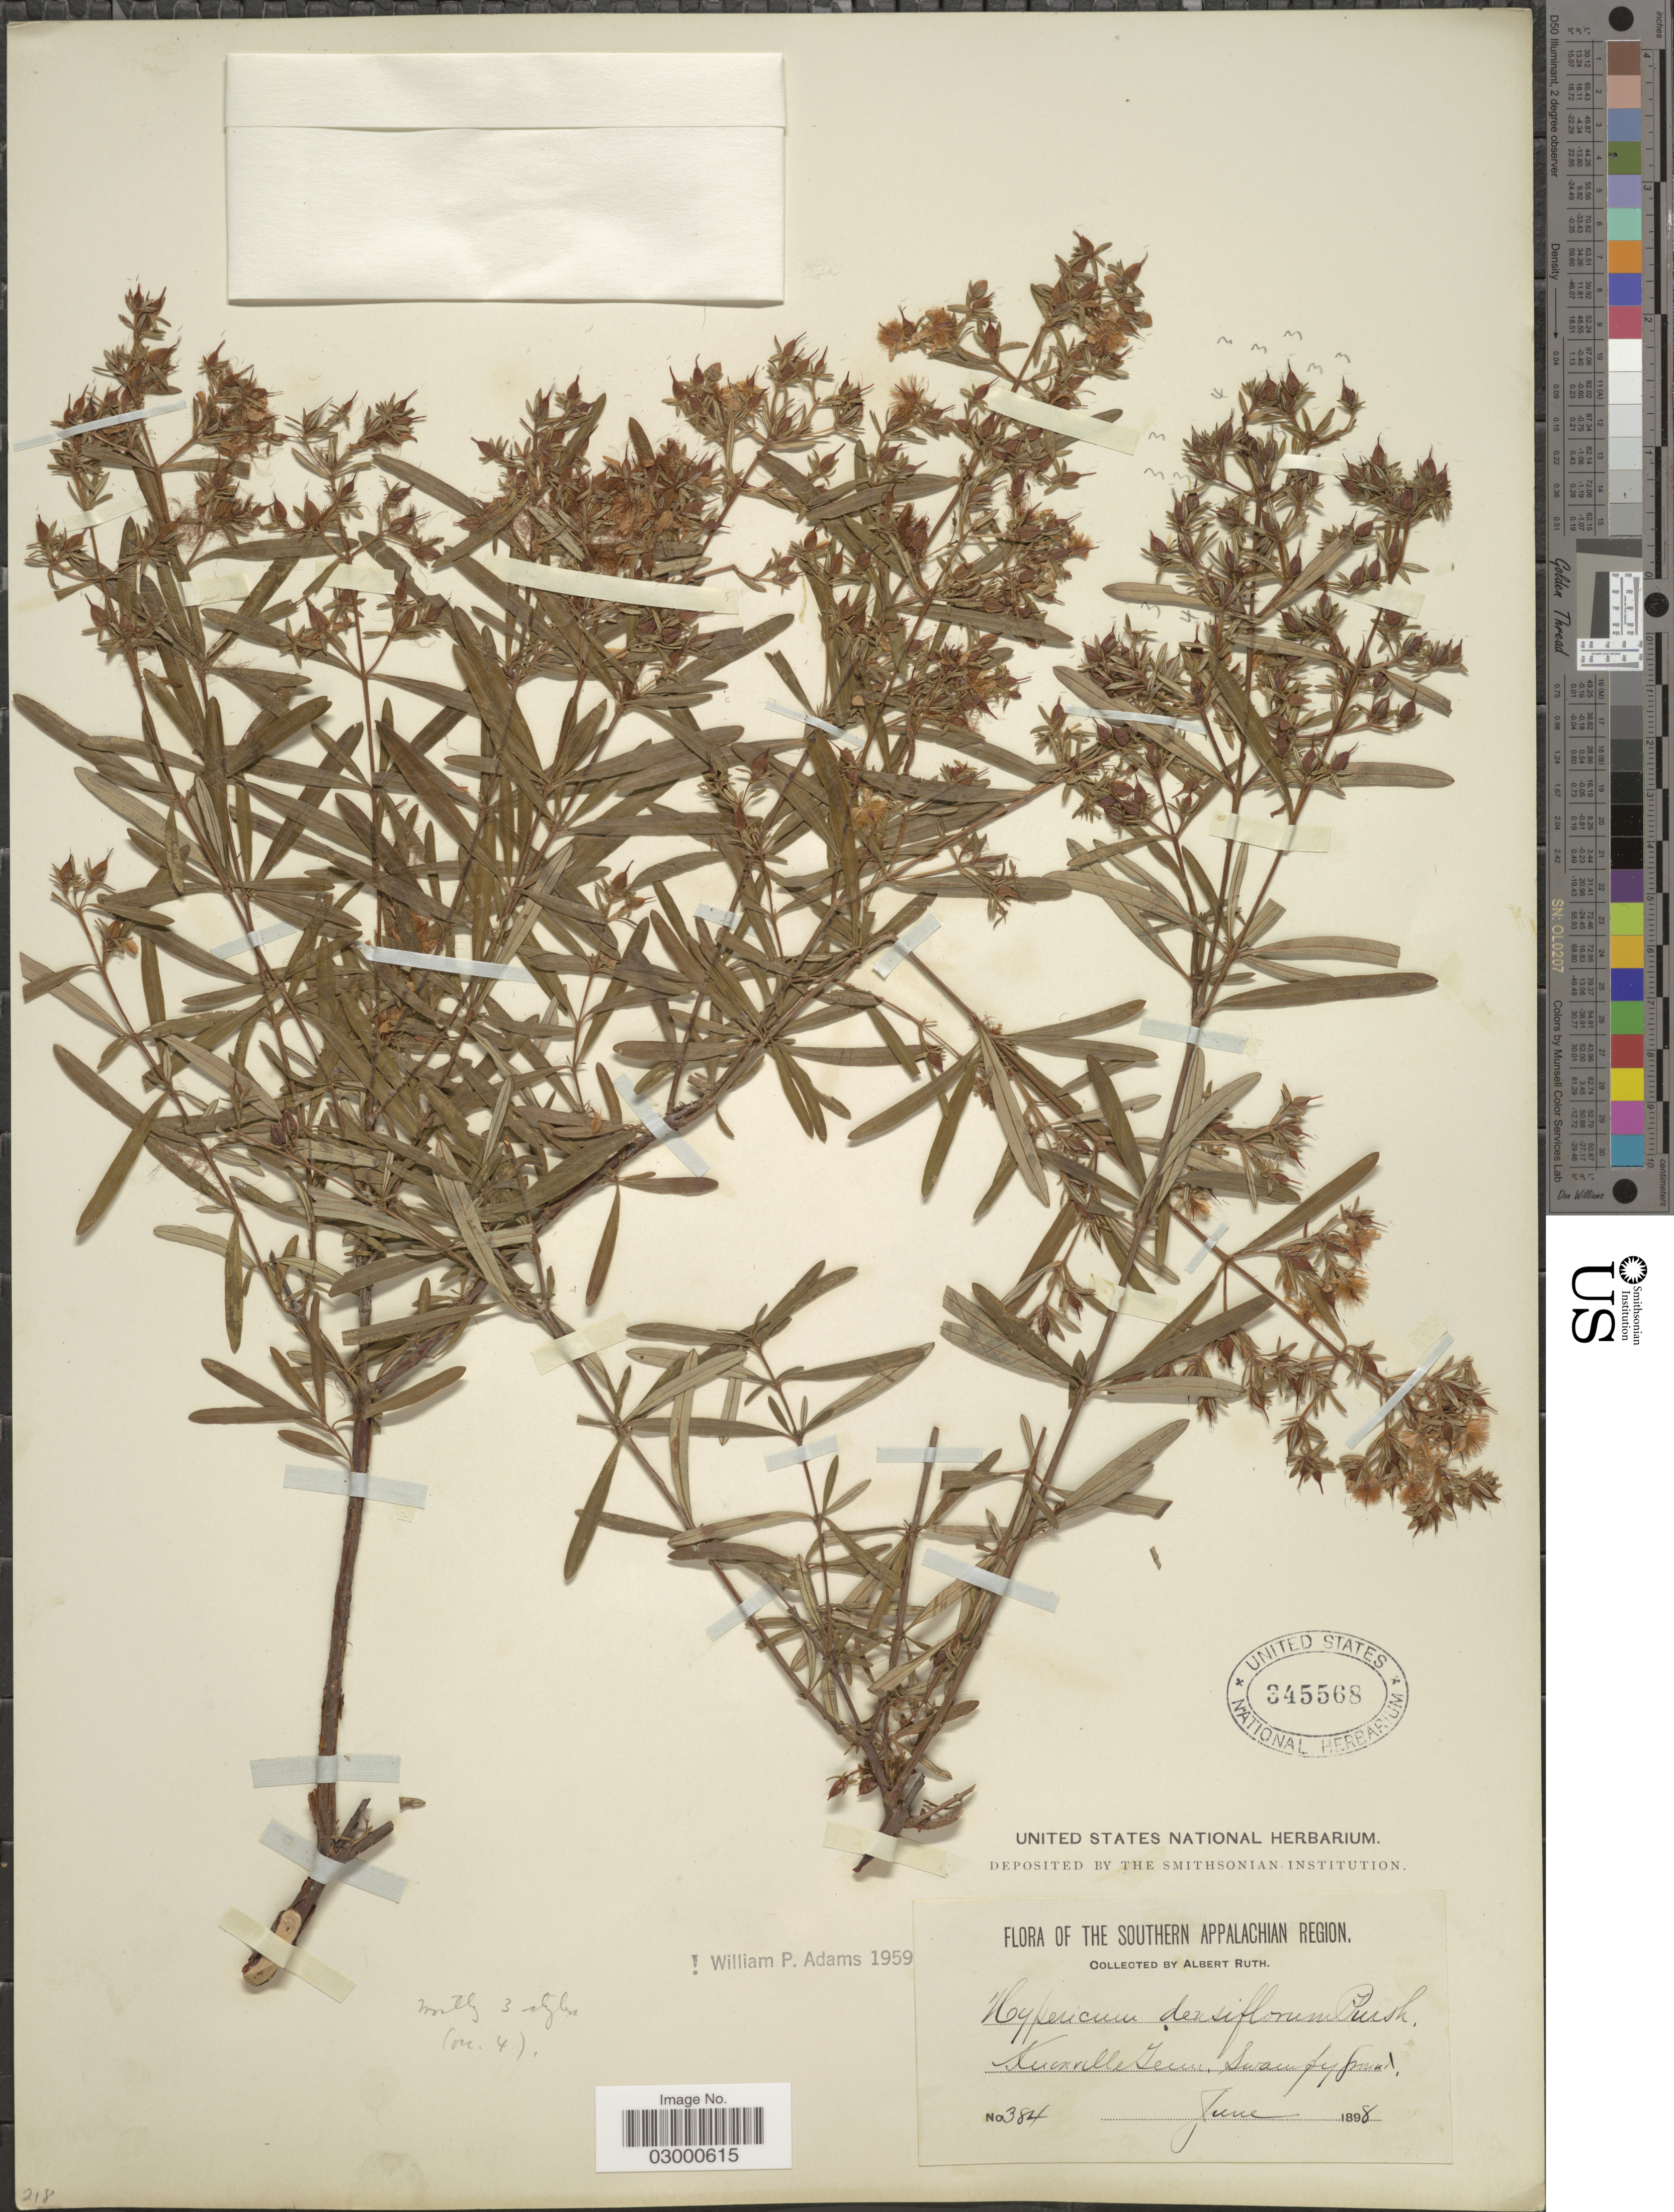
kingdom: Plantae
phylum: Tracheophyta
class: Magnoliopsida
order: Malpighiales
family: Hypericaceae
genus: Hypericum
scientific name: Hypericum densiflorum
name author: Pursh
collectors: A. Ruth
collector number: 384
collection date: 1898-06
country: United States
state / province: Tennessee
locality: The Southern Appalachian Region, Knoxville.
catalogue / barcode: US 345568